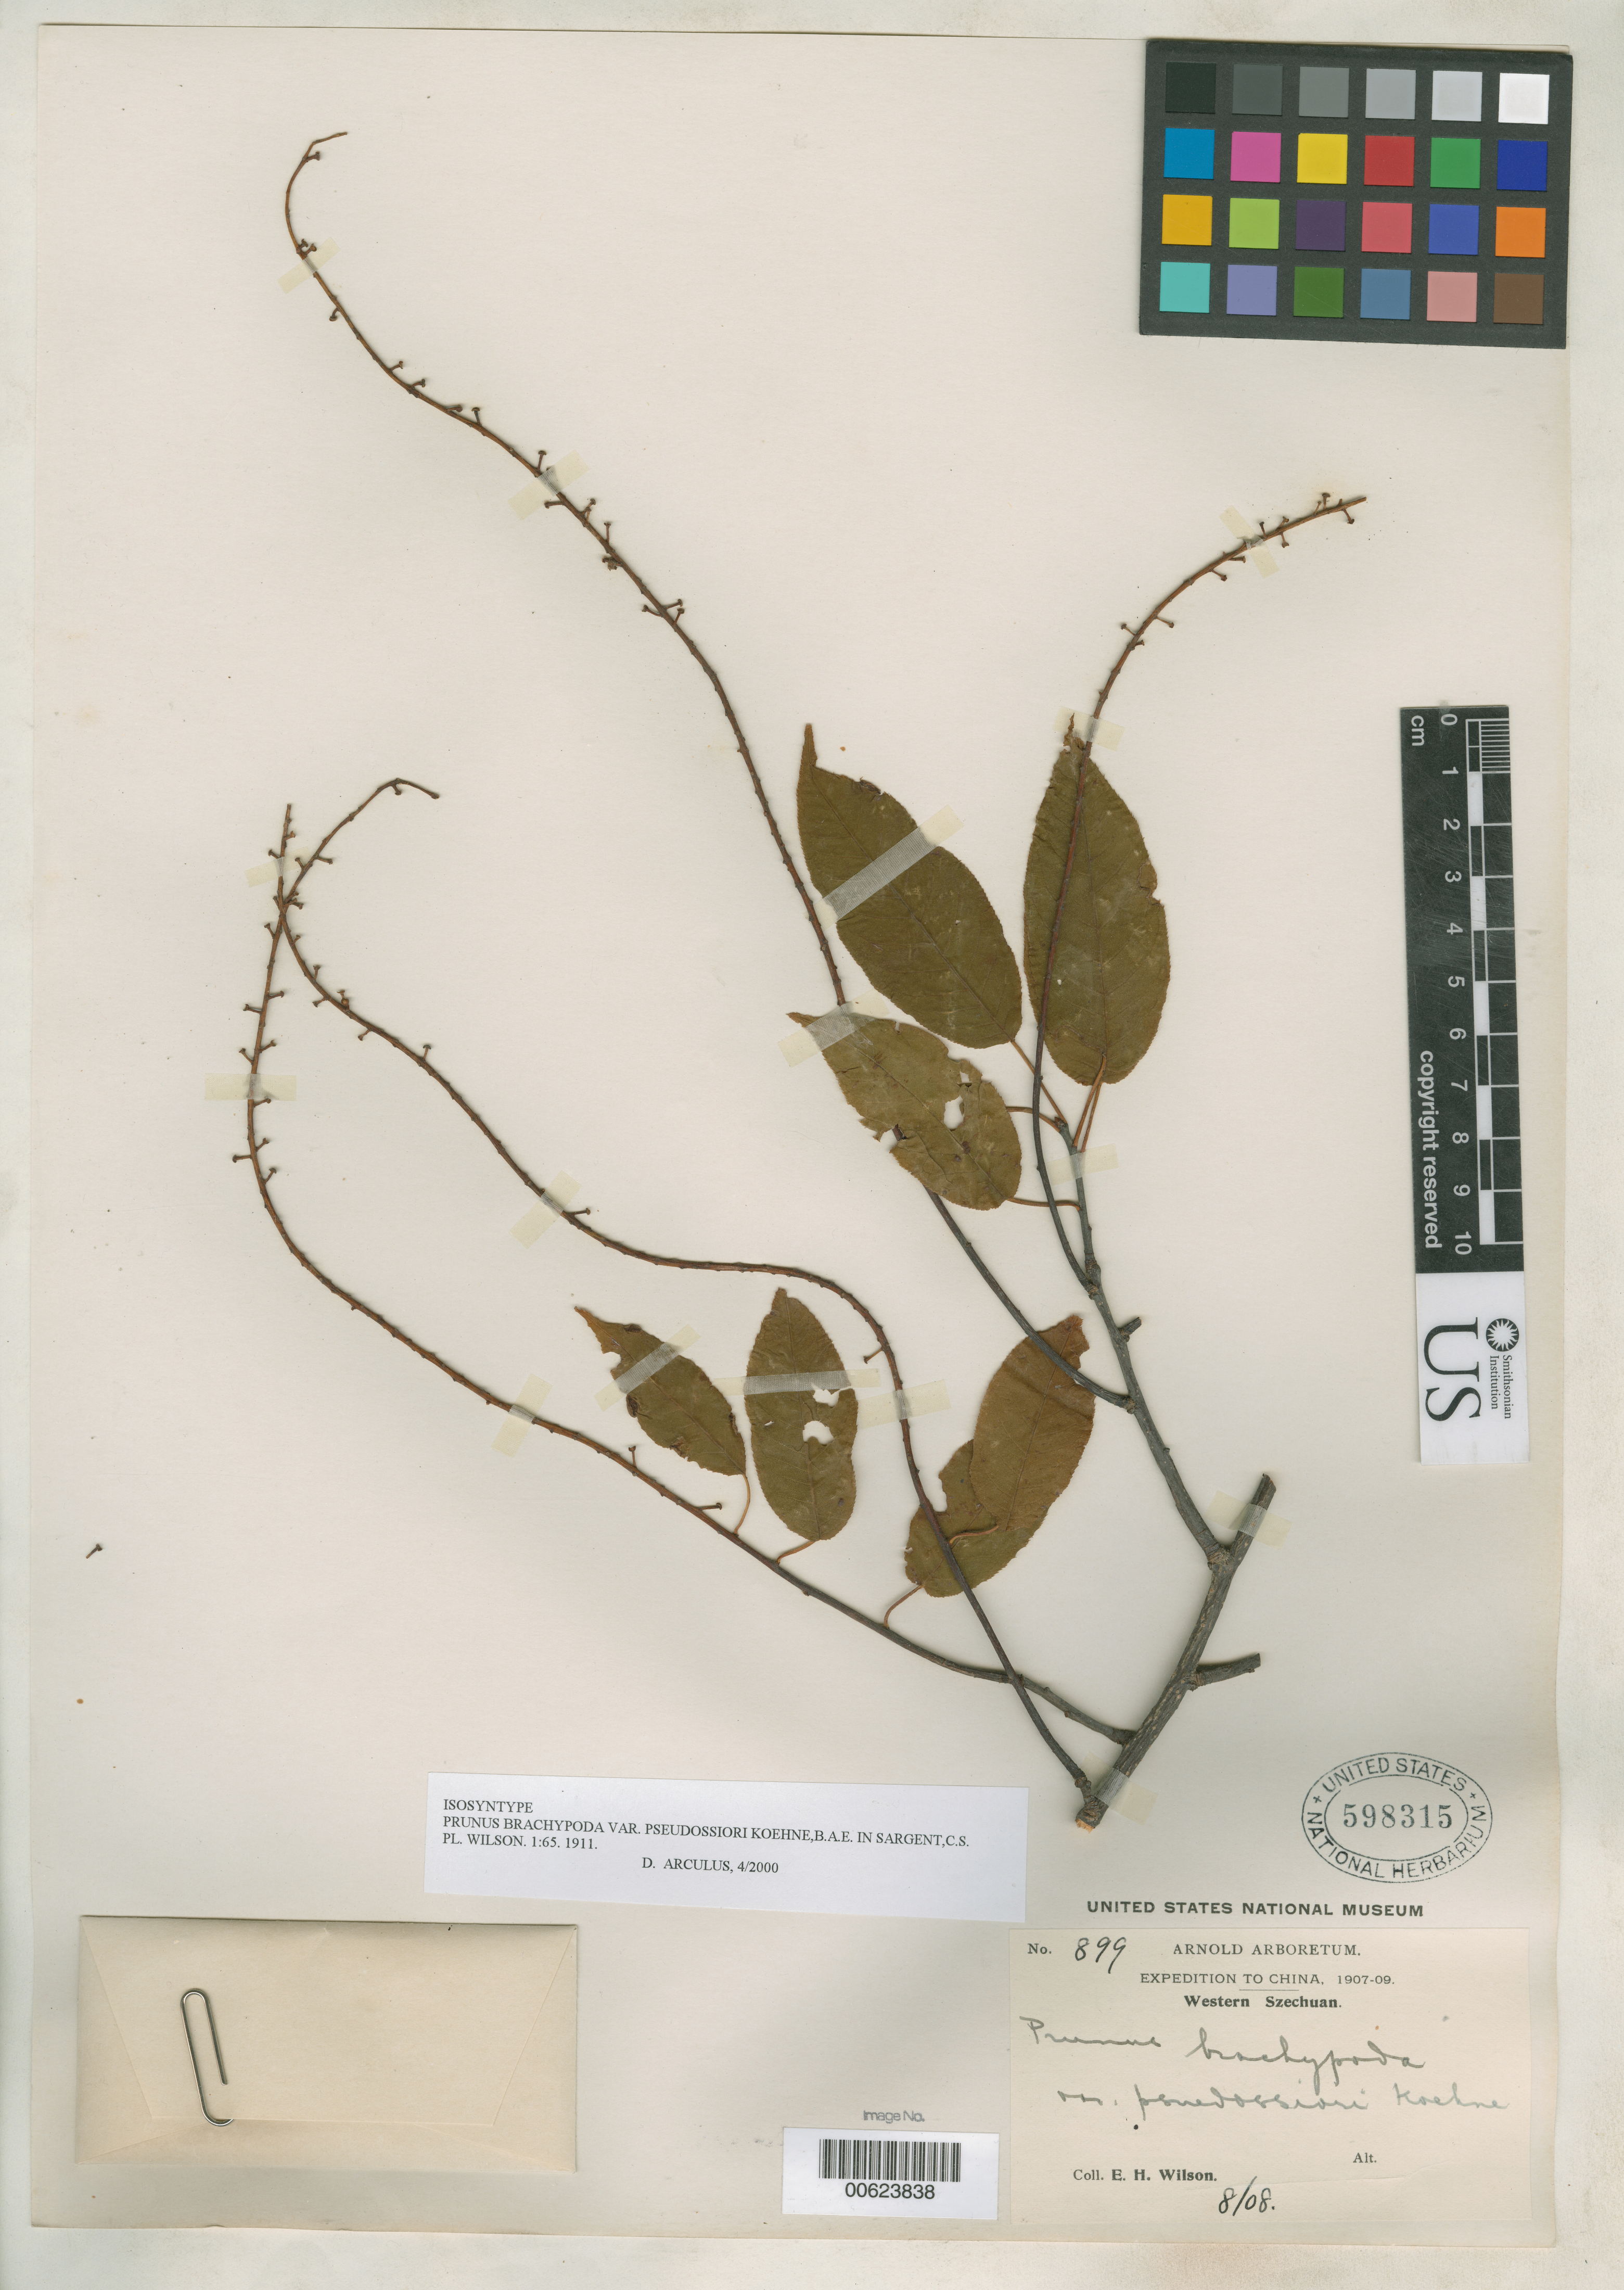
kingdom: Plantae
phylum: Tracheophyta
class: Magnoliopsida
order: Rosales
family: Rosaceae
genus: Prunus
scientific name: Prunus brachypoda var. pseudossiori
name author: Koehne in Sarg.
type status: Isosyntype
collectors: E. H. Wilson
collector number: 899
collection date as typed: Aug 1908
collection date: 1908-08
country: China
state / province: Sichuan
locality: Western Szechwan.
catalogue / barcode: US 598315